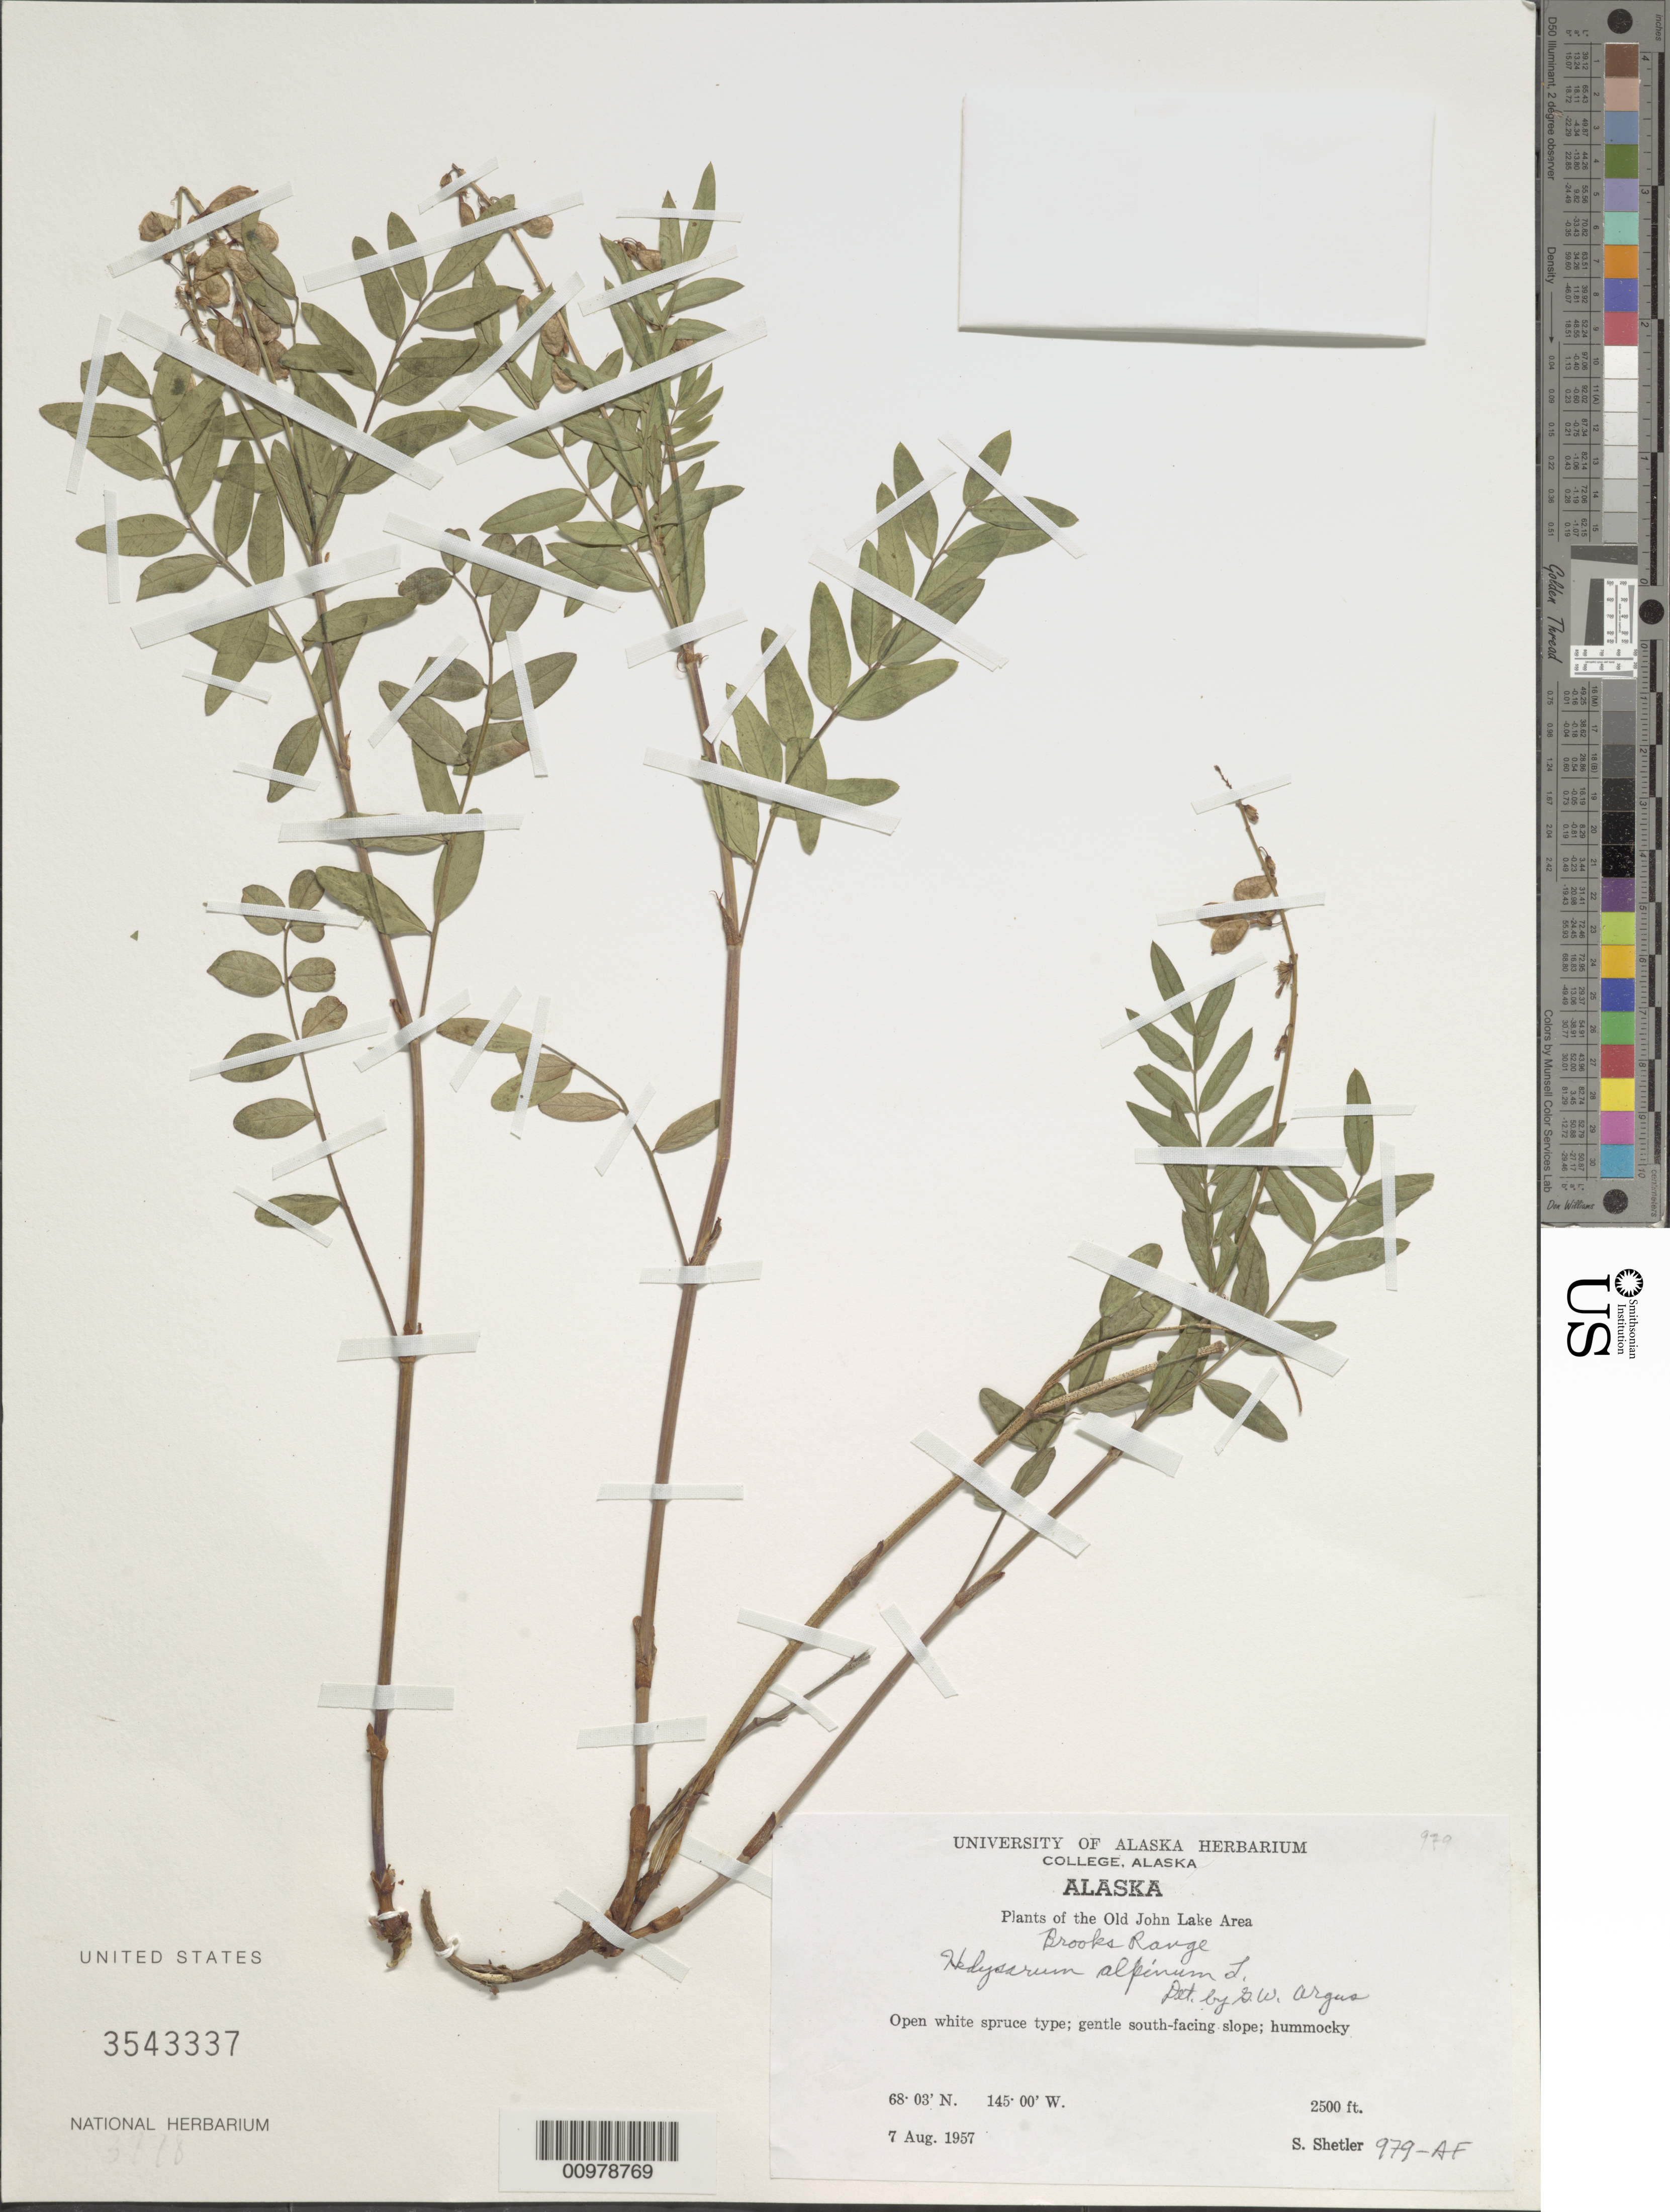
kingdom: Plantae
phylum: Tracheophyta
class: Magnoliopsida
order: Fabales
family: Fabaceae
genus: Hedysarum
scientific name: Hedysarum alpinum var. americanum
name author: Michx. ex Pursh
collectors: S. Shetler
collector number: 979-AF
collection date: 1957-08-07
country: United States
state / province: Alaska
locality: The Old John lake Area. Open white spruce type; gentle south-facing slope; hummocky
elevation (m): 762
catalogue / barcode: US 3543337